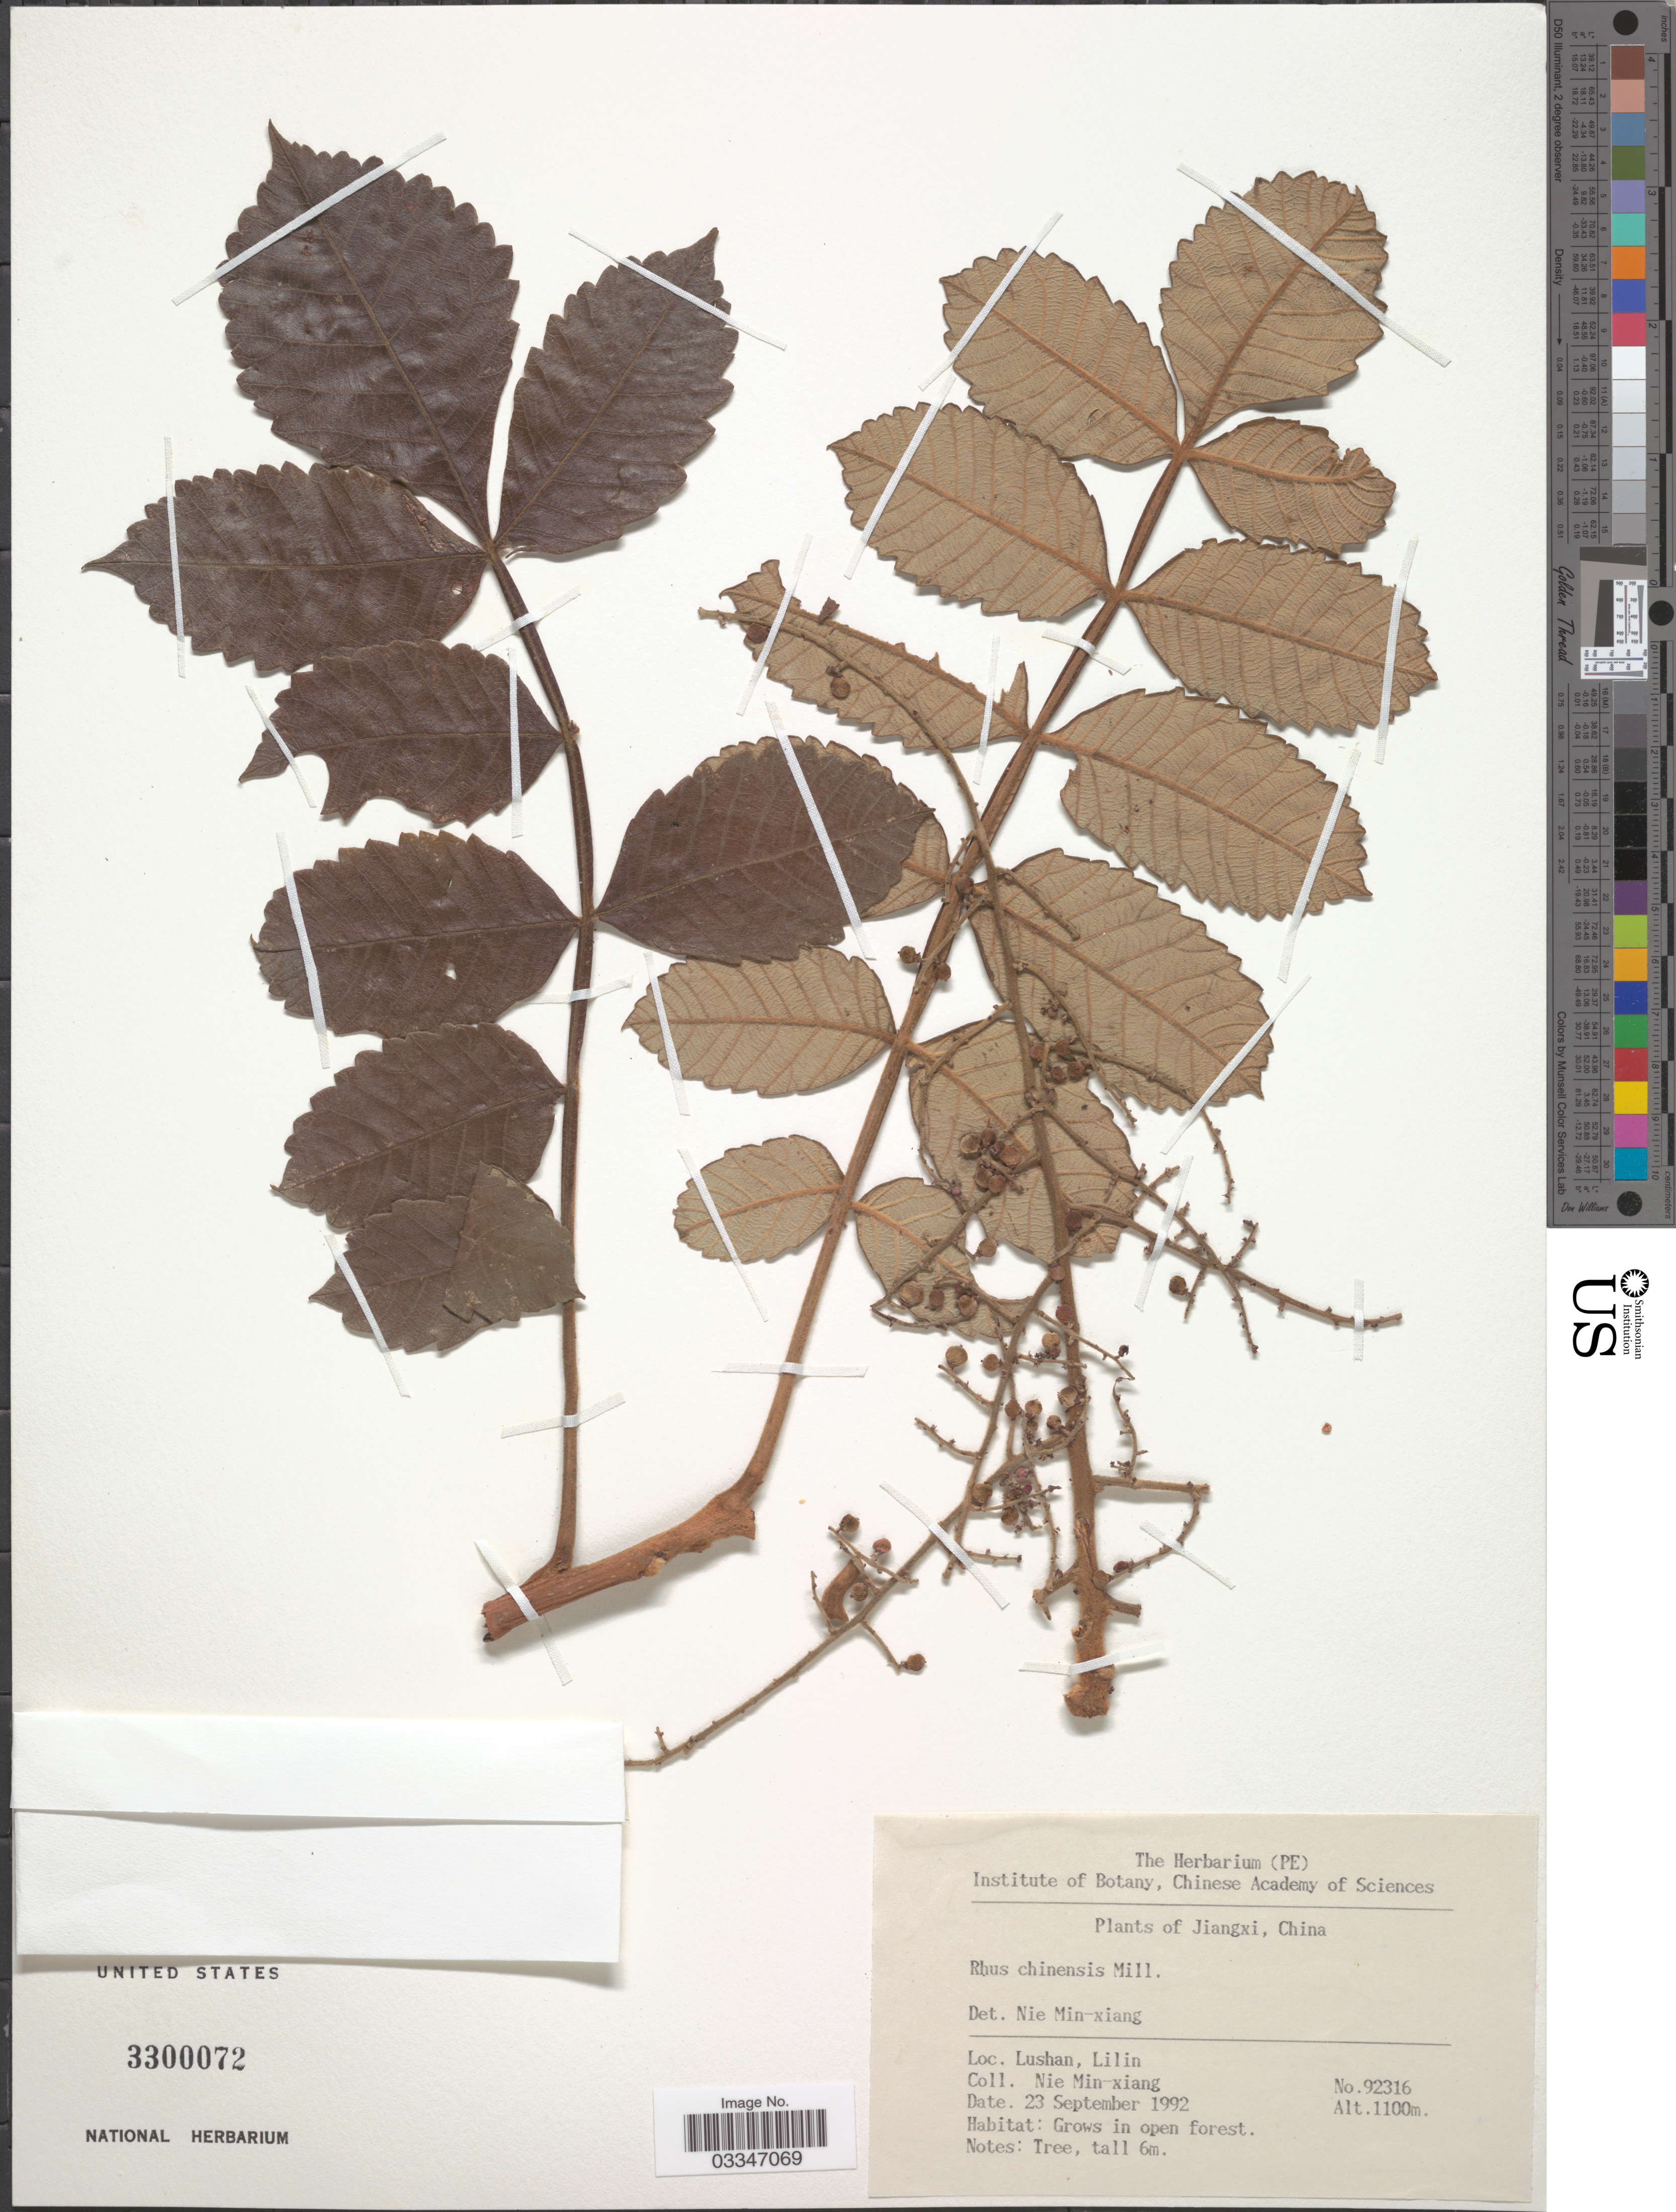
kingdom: Plantae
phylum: Tracheophyta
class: Magnoliopsida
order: Sapindales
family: Anacardiaceae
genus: Rhus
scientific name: Rhus chinensis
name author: Mill.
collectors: M. Nie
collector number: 92316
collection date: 1992-09-23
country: China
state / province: Jiangxi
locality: Lushan, Lilin.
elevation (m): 1100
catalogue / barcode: US 3300072